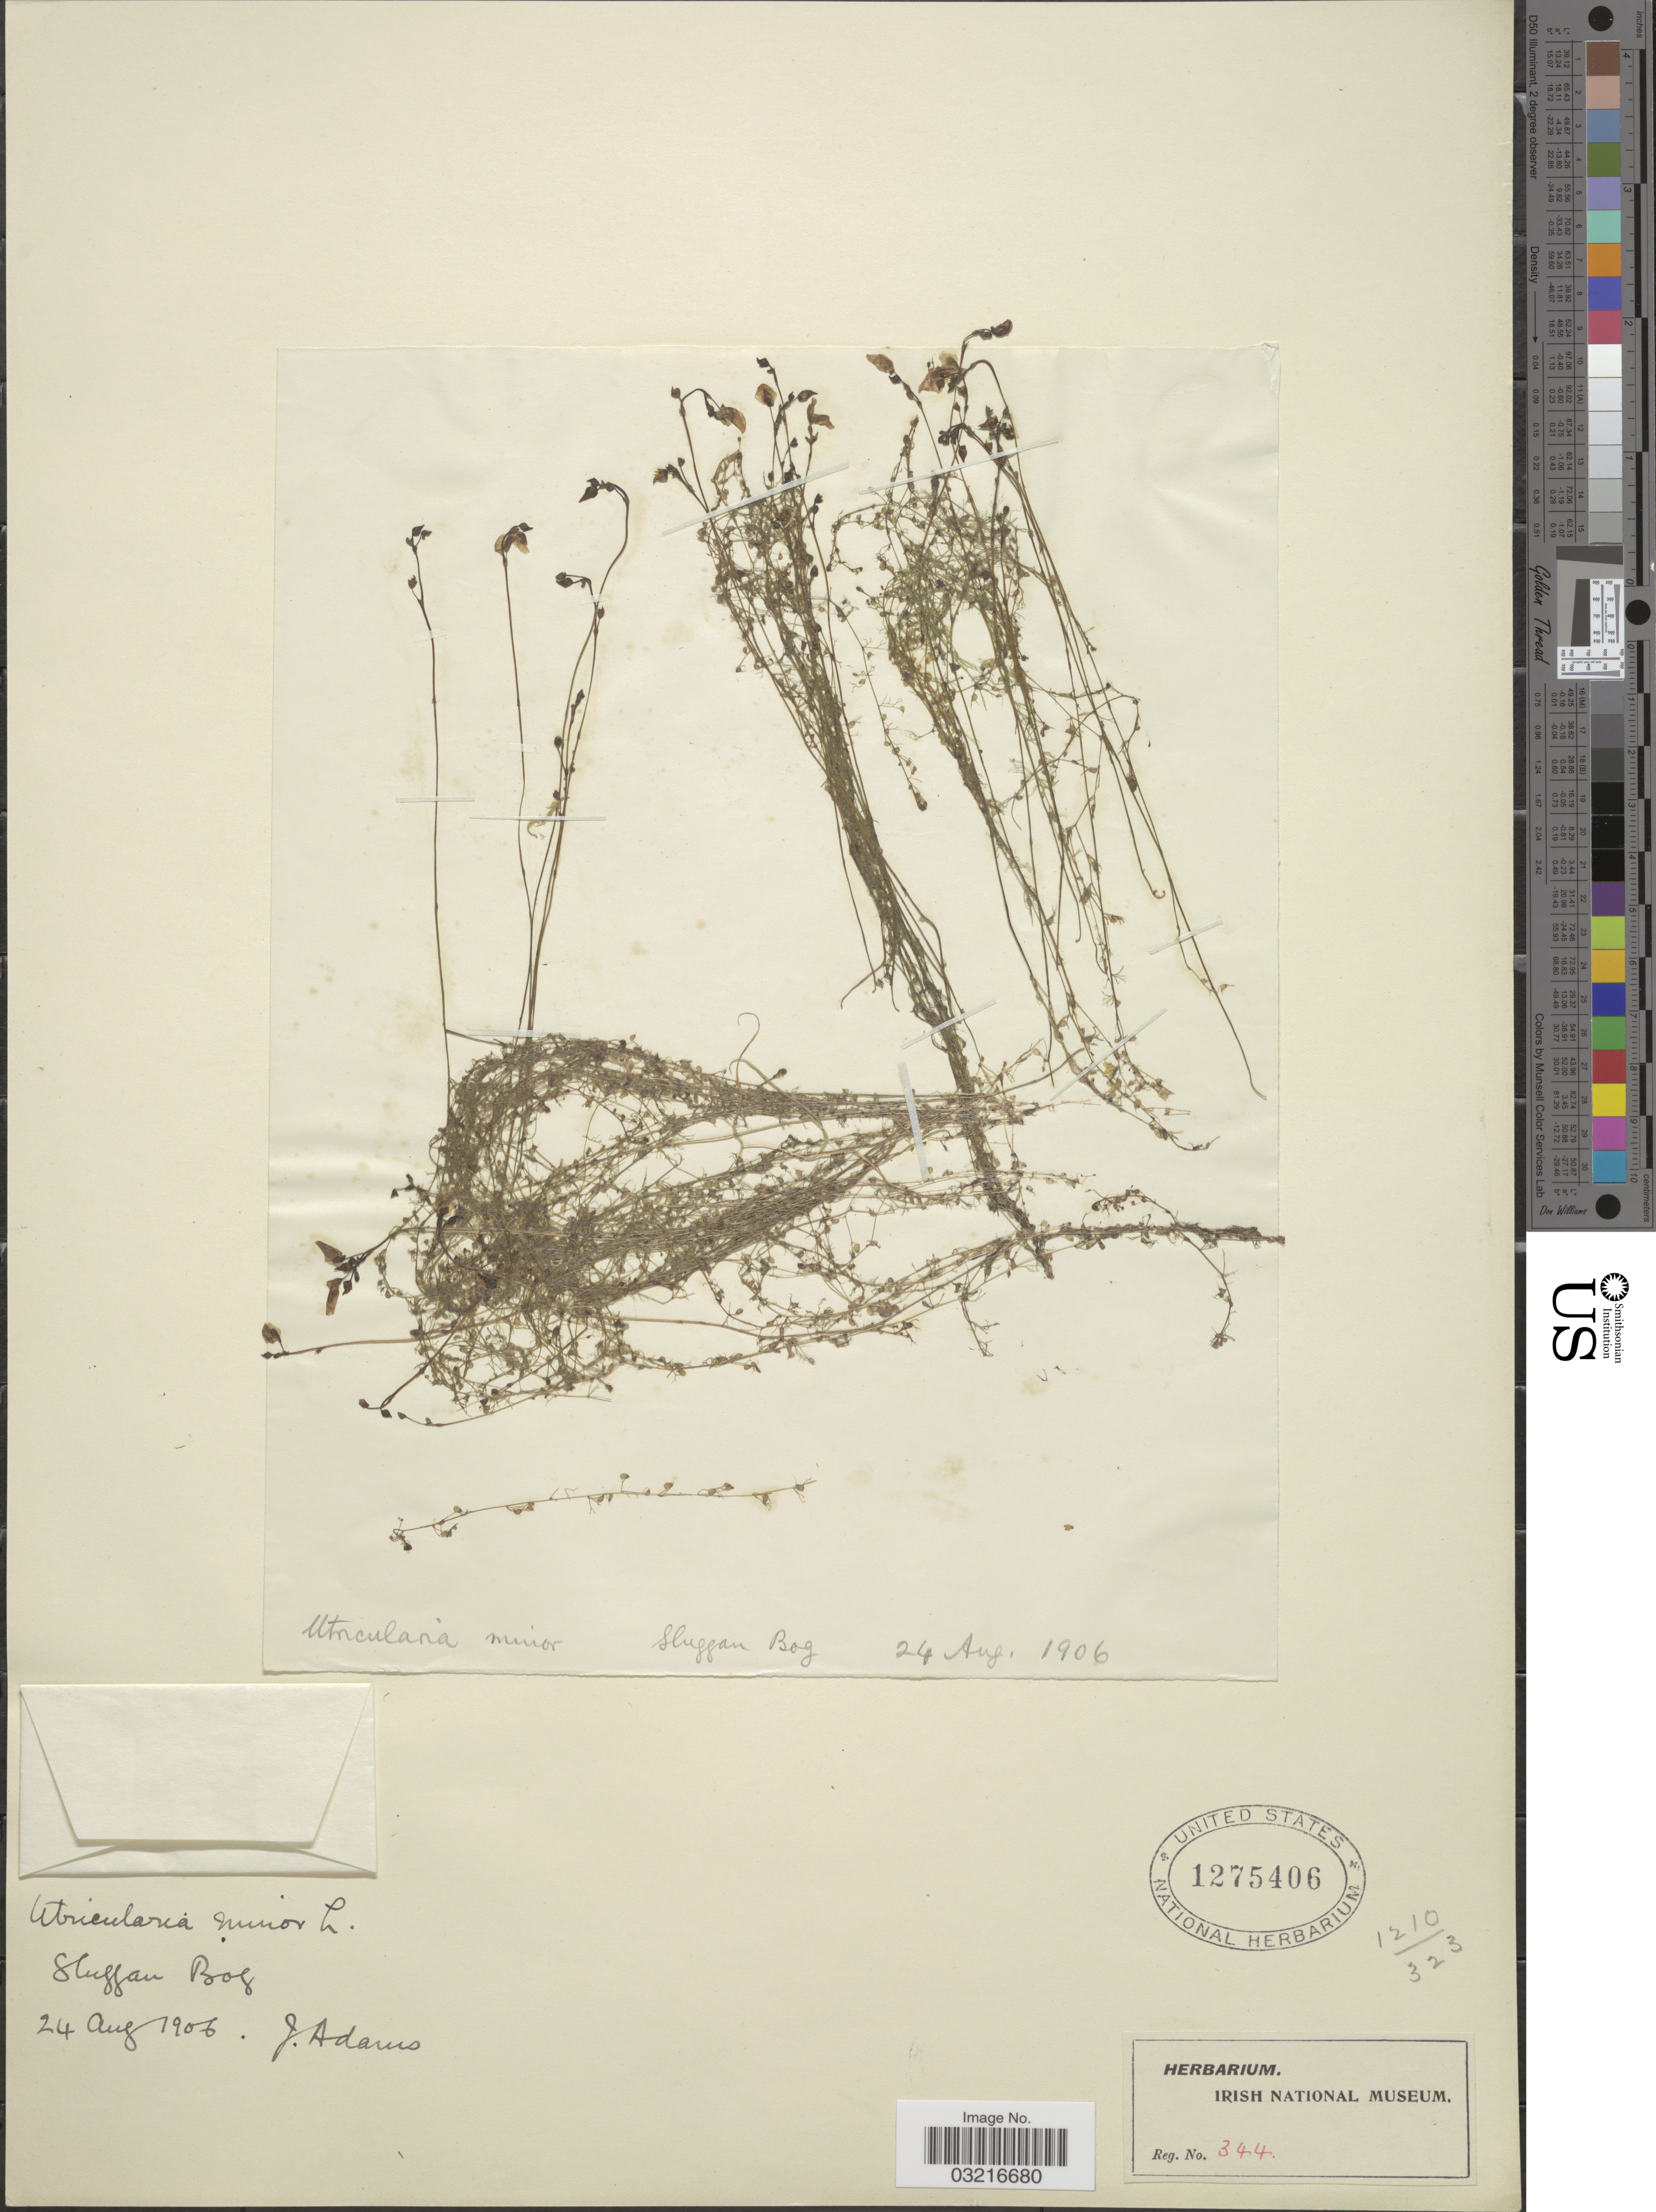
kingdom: Plantae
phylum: Tracheophyta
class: Magnoliopsida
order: Lamiales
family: Lentibulariaceae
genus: Utricularia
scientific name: Utricularia minor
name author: L.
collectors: J. Adams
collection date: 1906-08-24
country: United Kingdom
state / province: Scotland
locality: Sluggan Bog.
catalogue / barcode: US 1275406